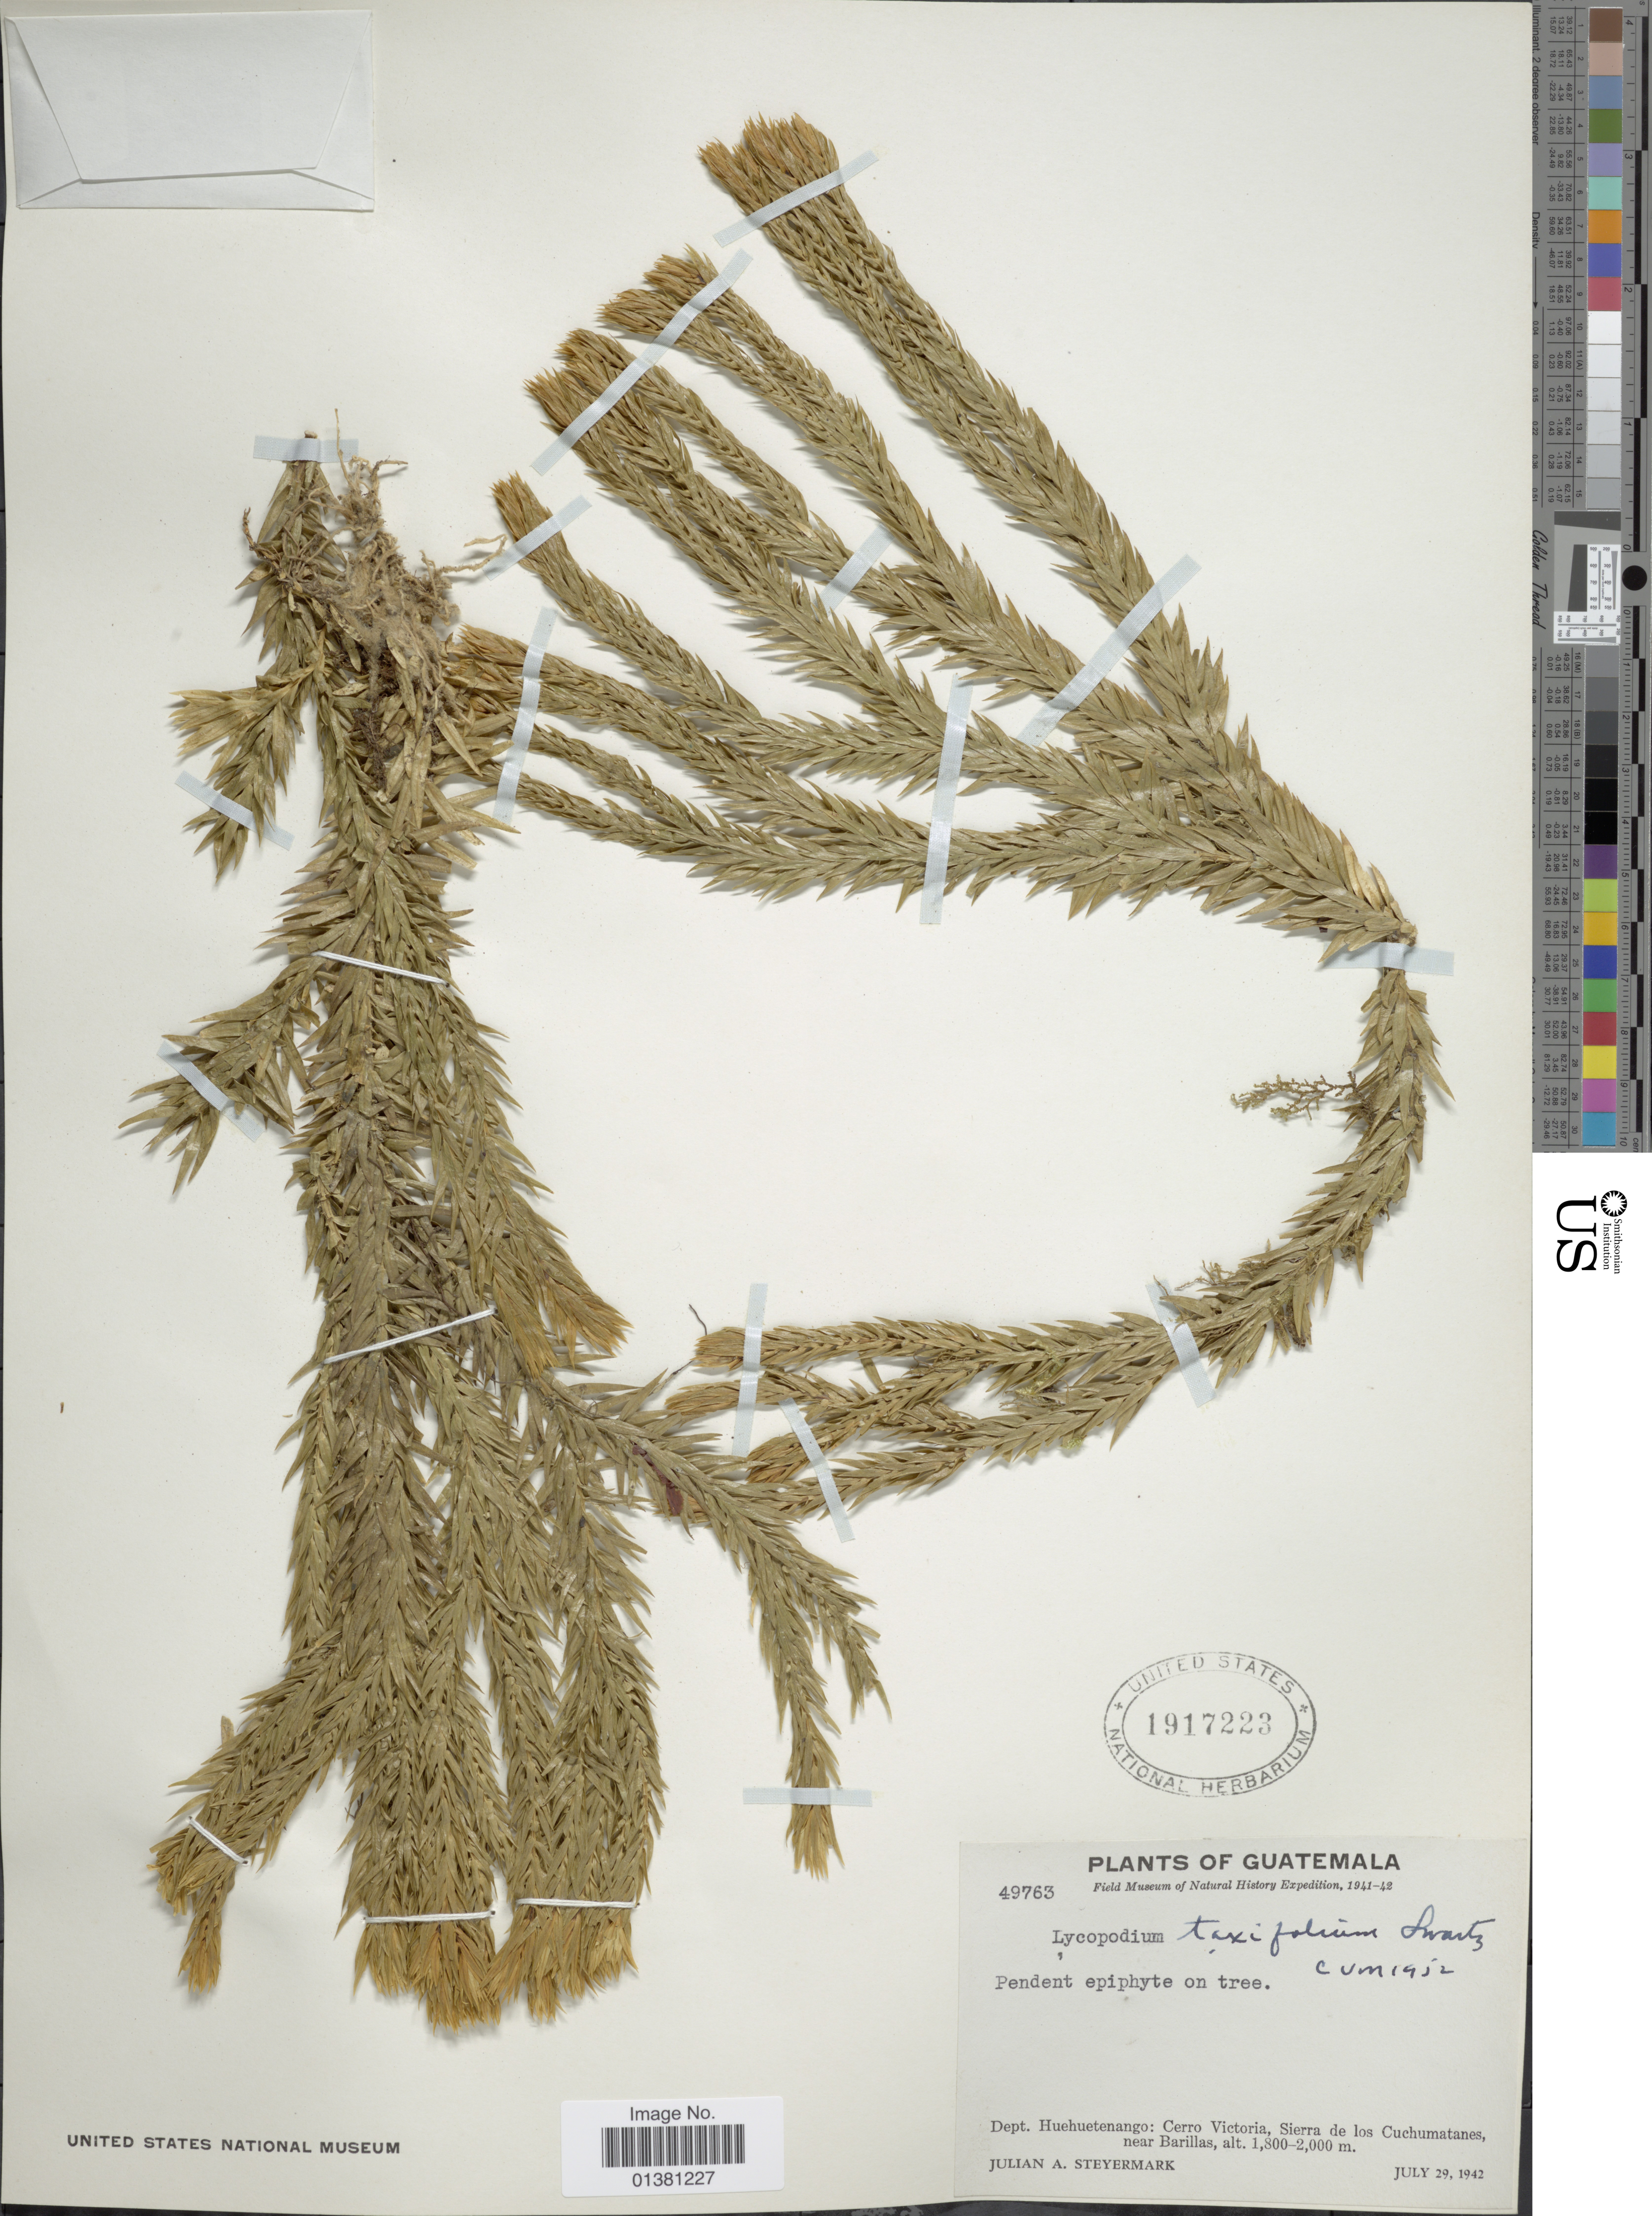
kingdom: Plantae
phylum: Tracheophyta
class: Lycopodiopsida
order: Lycopodiales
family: Lycopodiaceae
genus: Phlegmariurus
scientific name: Phlegmariurus taxifolius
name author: (Sw.) Á. Löve & D. Löve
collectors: J. Steyermark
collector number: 49763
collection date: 1942-07-29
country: Guatemala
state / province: Huehuetenango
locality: Dept. Huehuetenango: cerro Victoria, Sierra de los Cuchumatanes near Barillas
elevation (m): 1800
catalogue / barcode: US 1917223